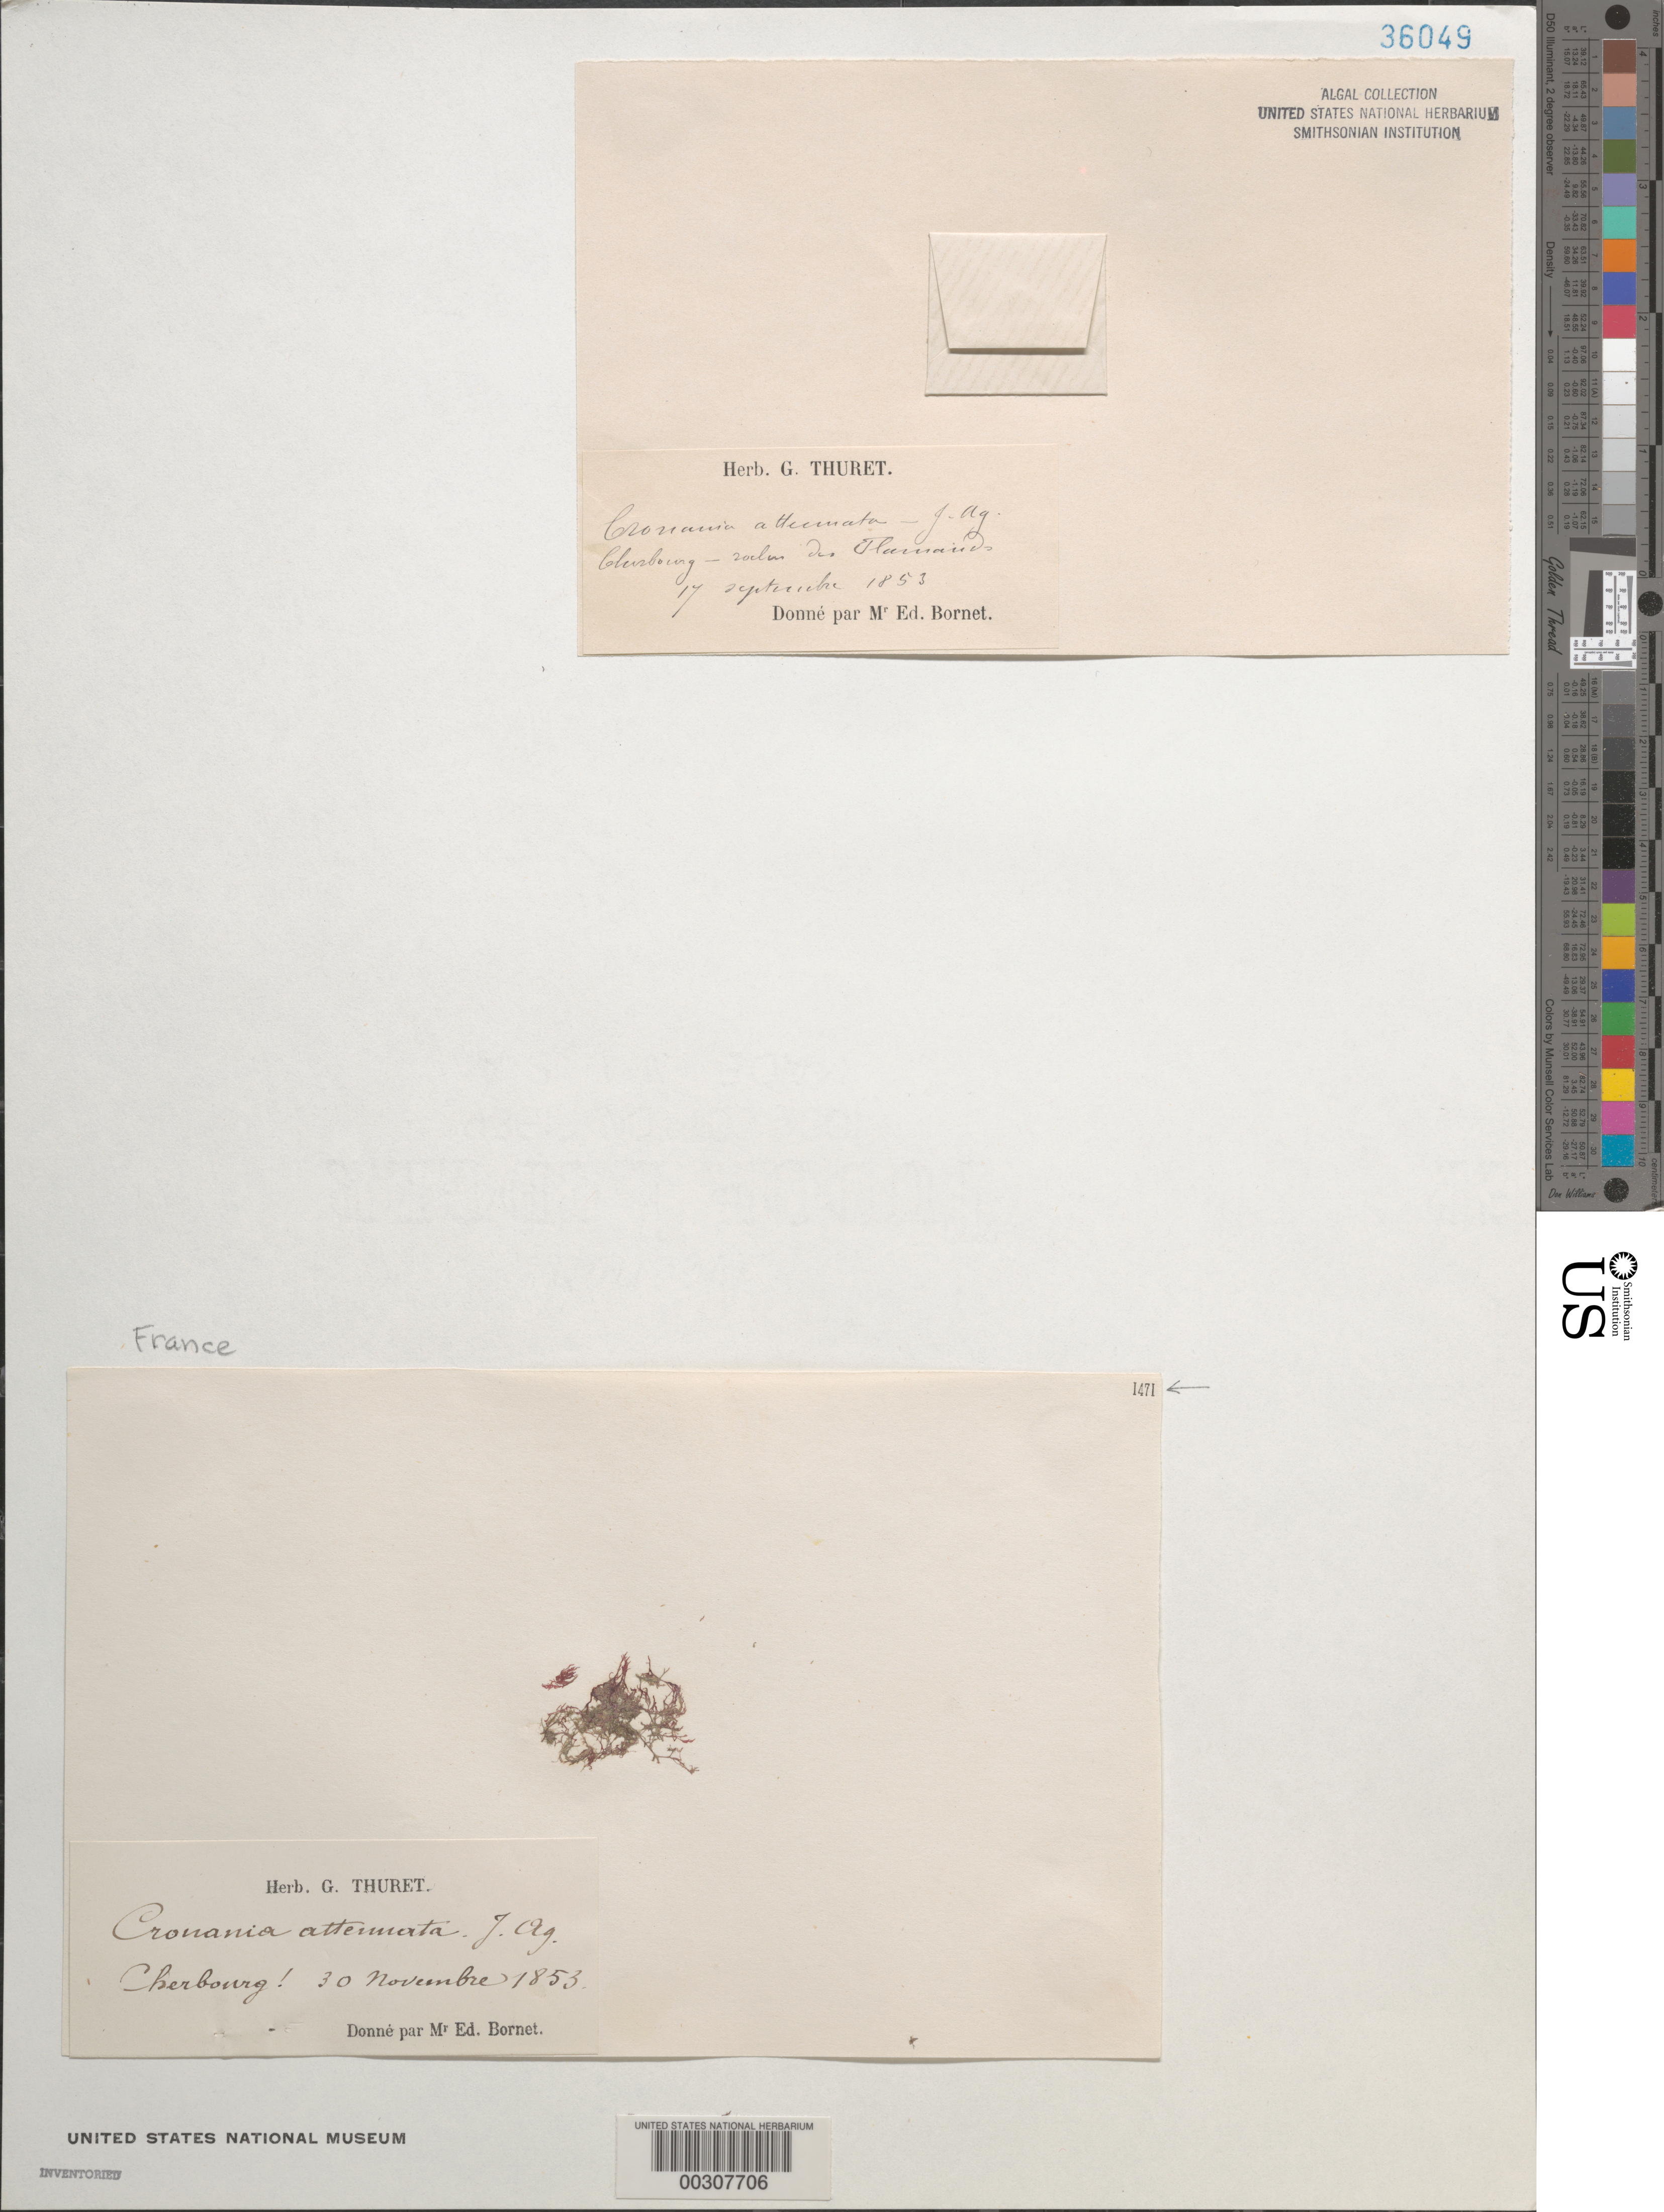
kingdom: Plantae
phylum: Rhodophyta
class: Florideophyceae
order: Ceramiales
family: Callithamniaceae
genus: Crouania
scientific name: Crouania attenuata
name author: (C. Agardh) J. Agardh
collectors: Thuret, G. (herbarium)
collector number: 1471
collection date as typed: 17 Sep 1853 AND 30 Nov 1853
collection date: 1853-09-17,1853-11-30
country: France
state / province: Normandie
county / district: Manche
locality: Cherbourg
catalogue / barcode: US 36049